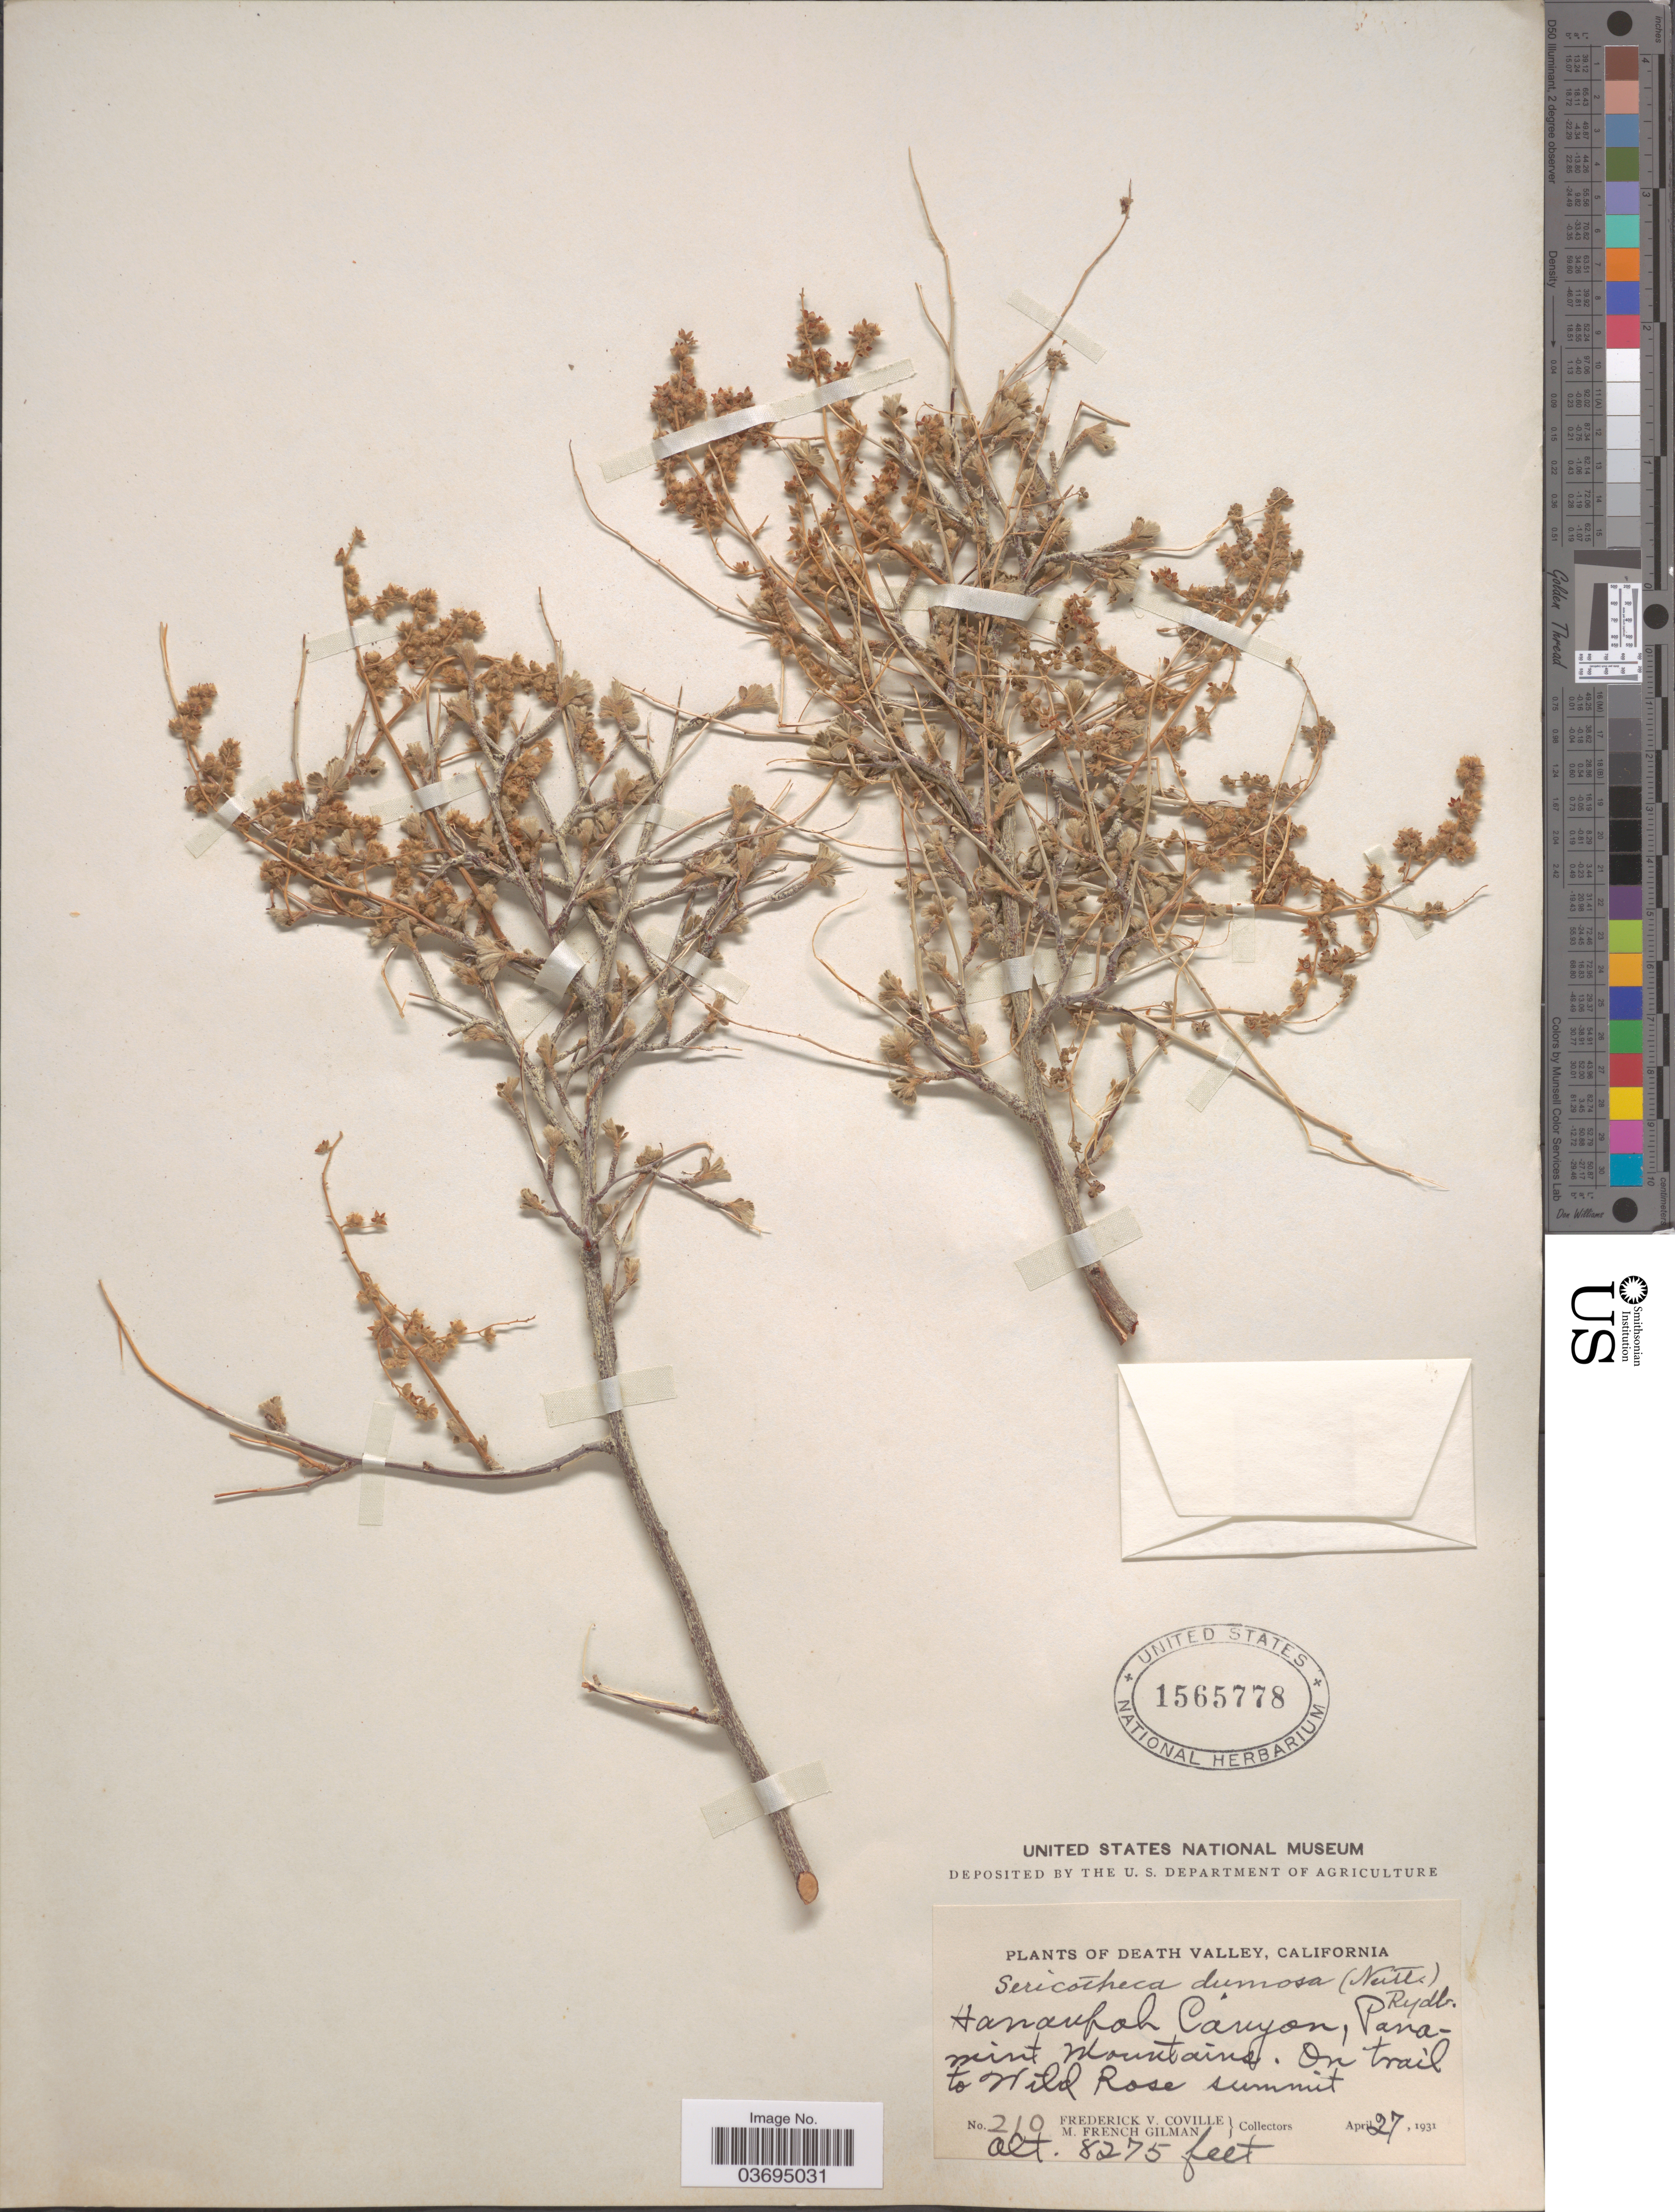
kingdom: Plantae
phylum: Tracheophyta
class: Magnoliopsida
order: Rosales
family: Rosaceae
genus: Holodiscus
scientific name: Holodiscus discolor var. dumosus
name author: Maxim. ex J.M. Coult.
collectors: F. V. Coville & M. F. Gilman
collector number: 210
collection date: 1931-04-27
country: United States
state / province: California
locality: Death Valley. Hanaupah Canyon, Panamint Mountains. On trail to Wild Rose summit.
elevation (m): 2522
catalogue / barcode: US 1565778